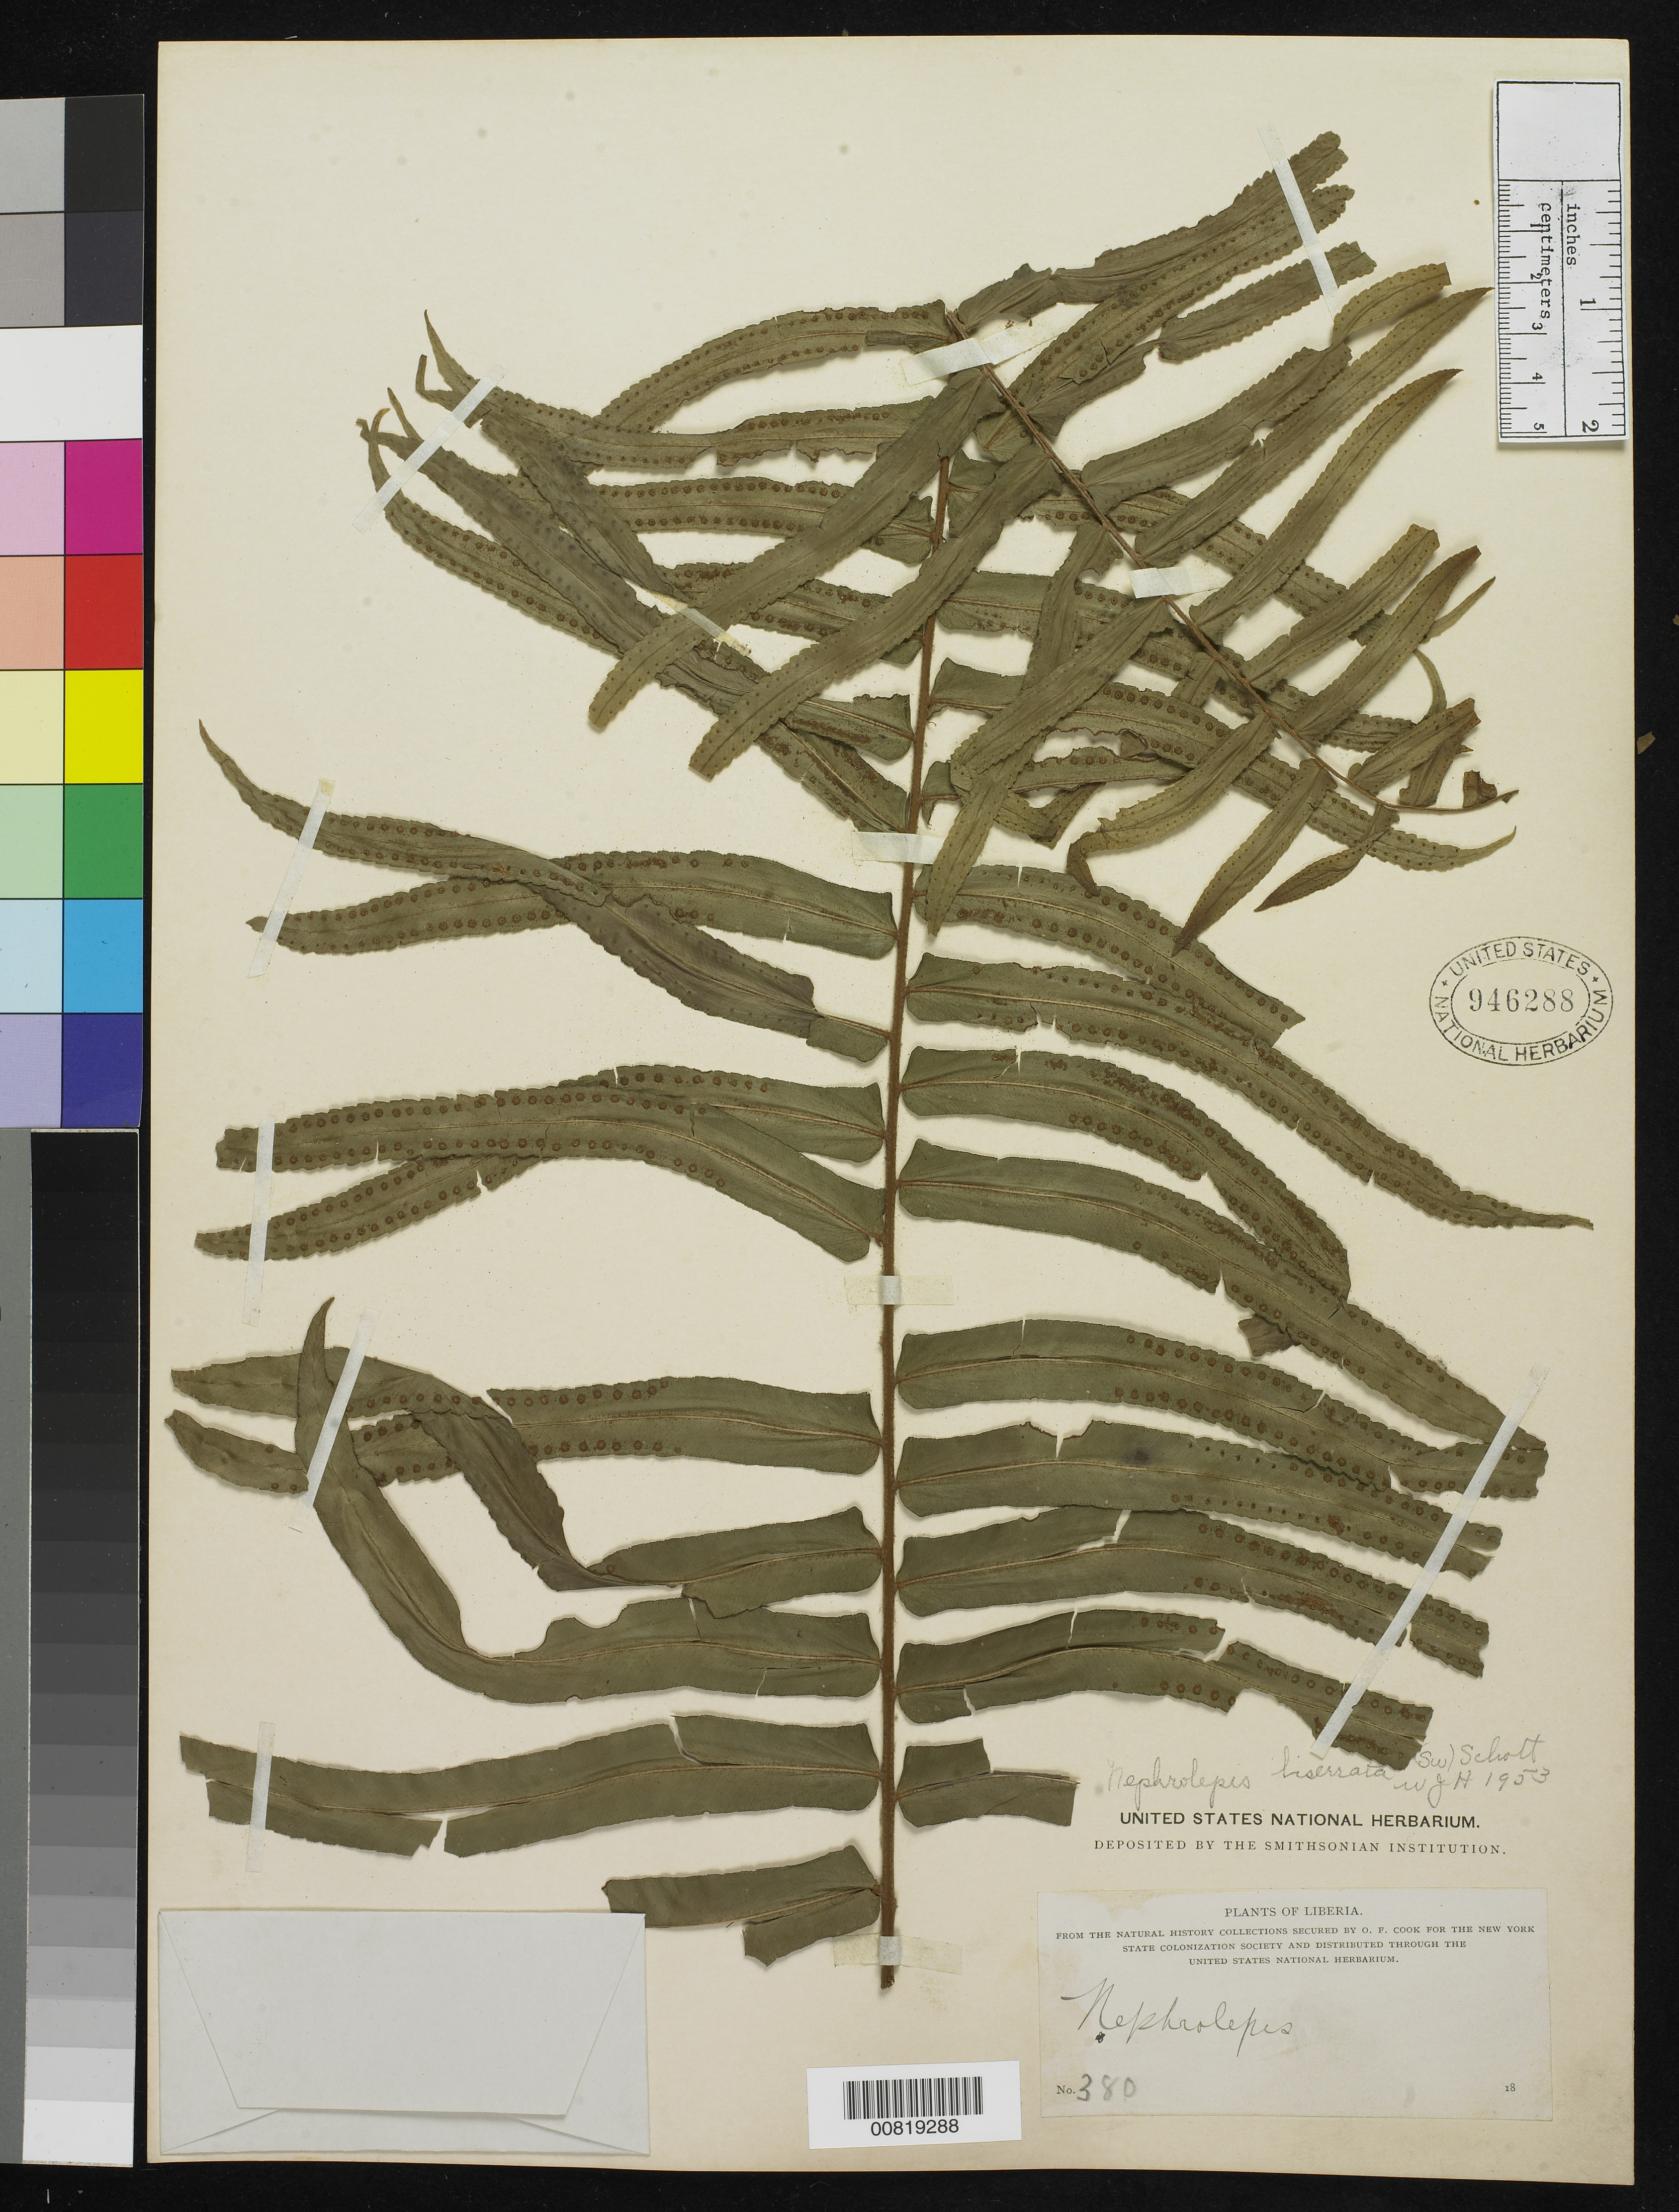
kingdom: Plantae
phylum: Tracheophyta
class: Polypodiopsida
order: Polypodiales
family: Nephrolepidaceae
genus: Nephrolepis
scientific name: Nephrolepis biserrata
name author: (Sw.) Schott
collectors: O. F. Cook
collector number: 380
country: Liberia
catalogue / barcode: US 946288